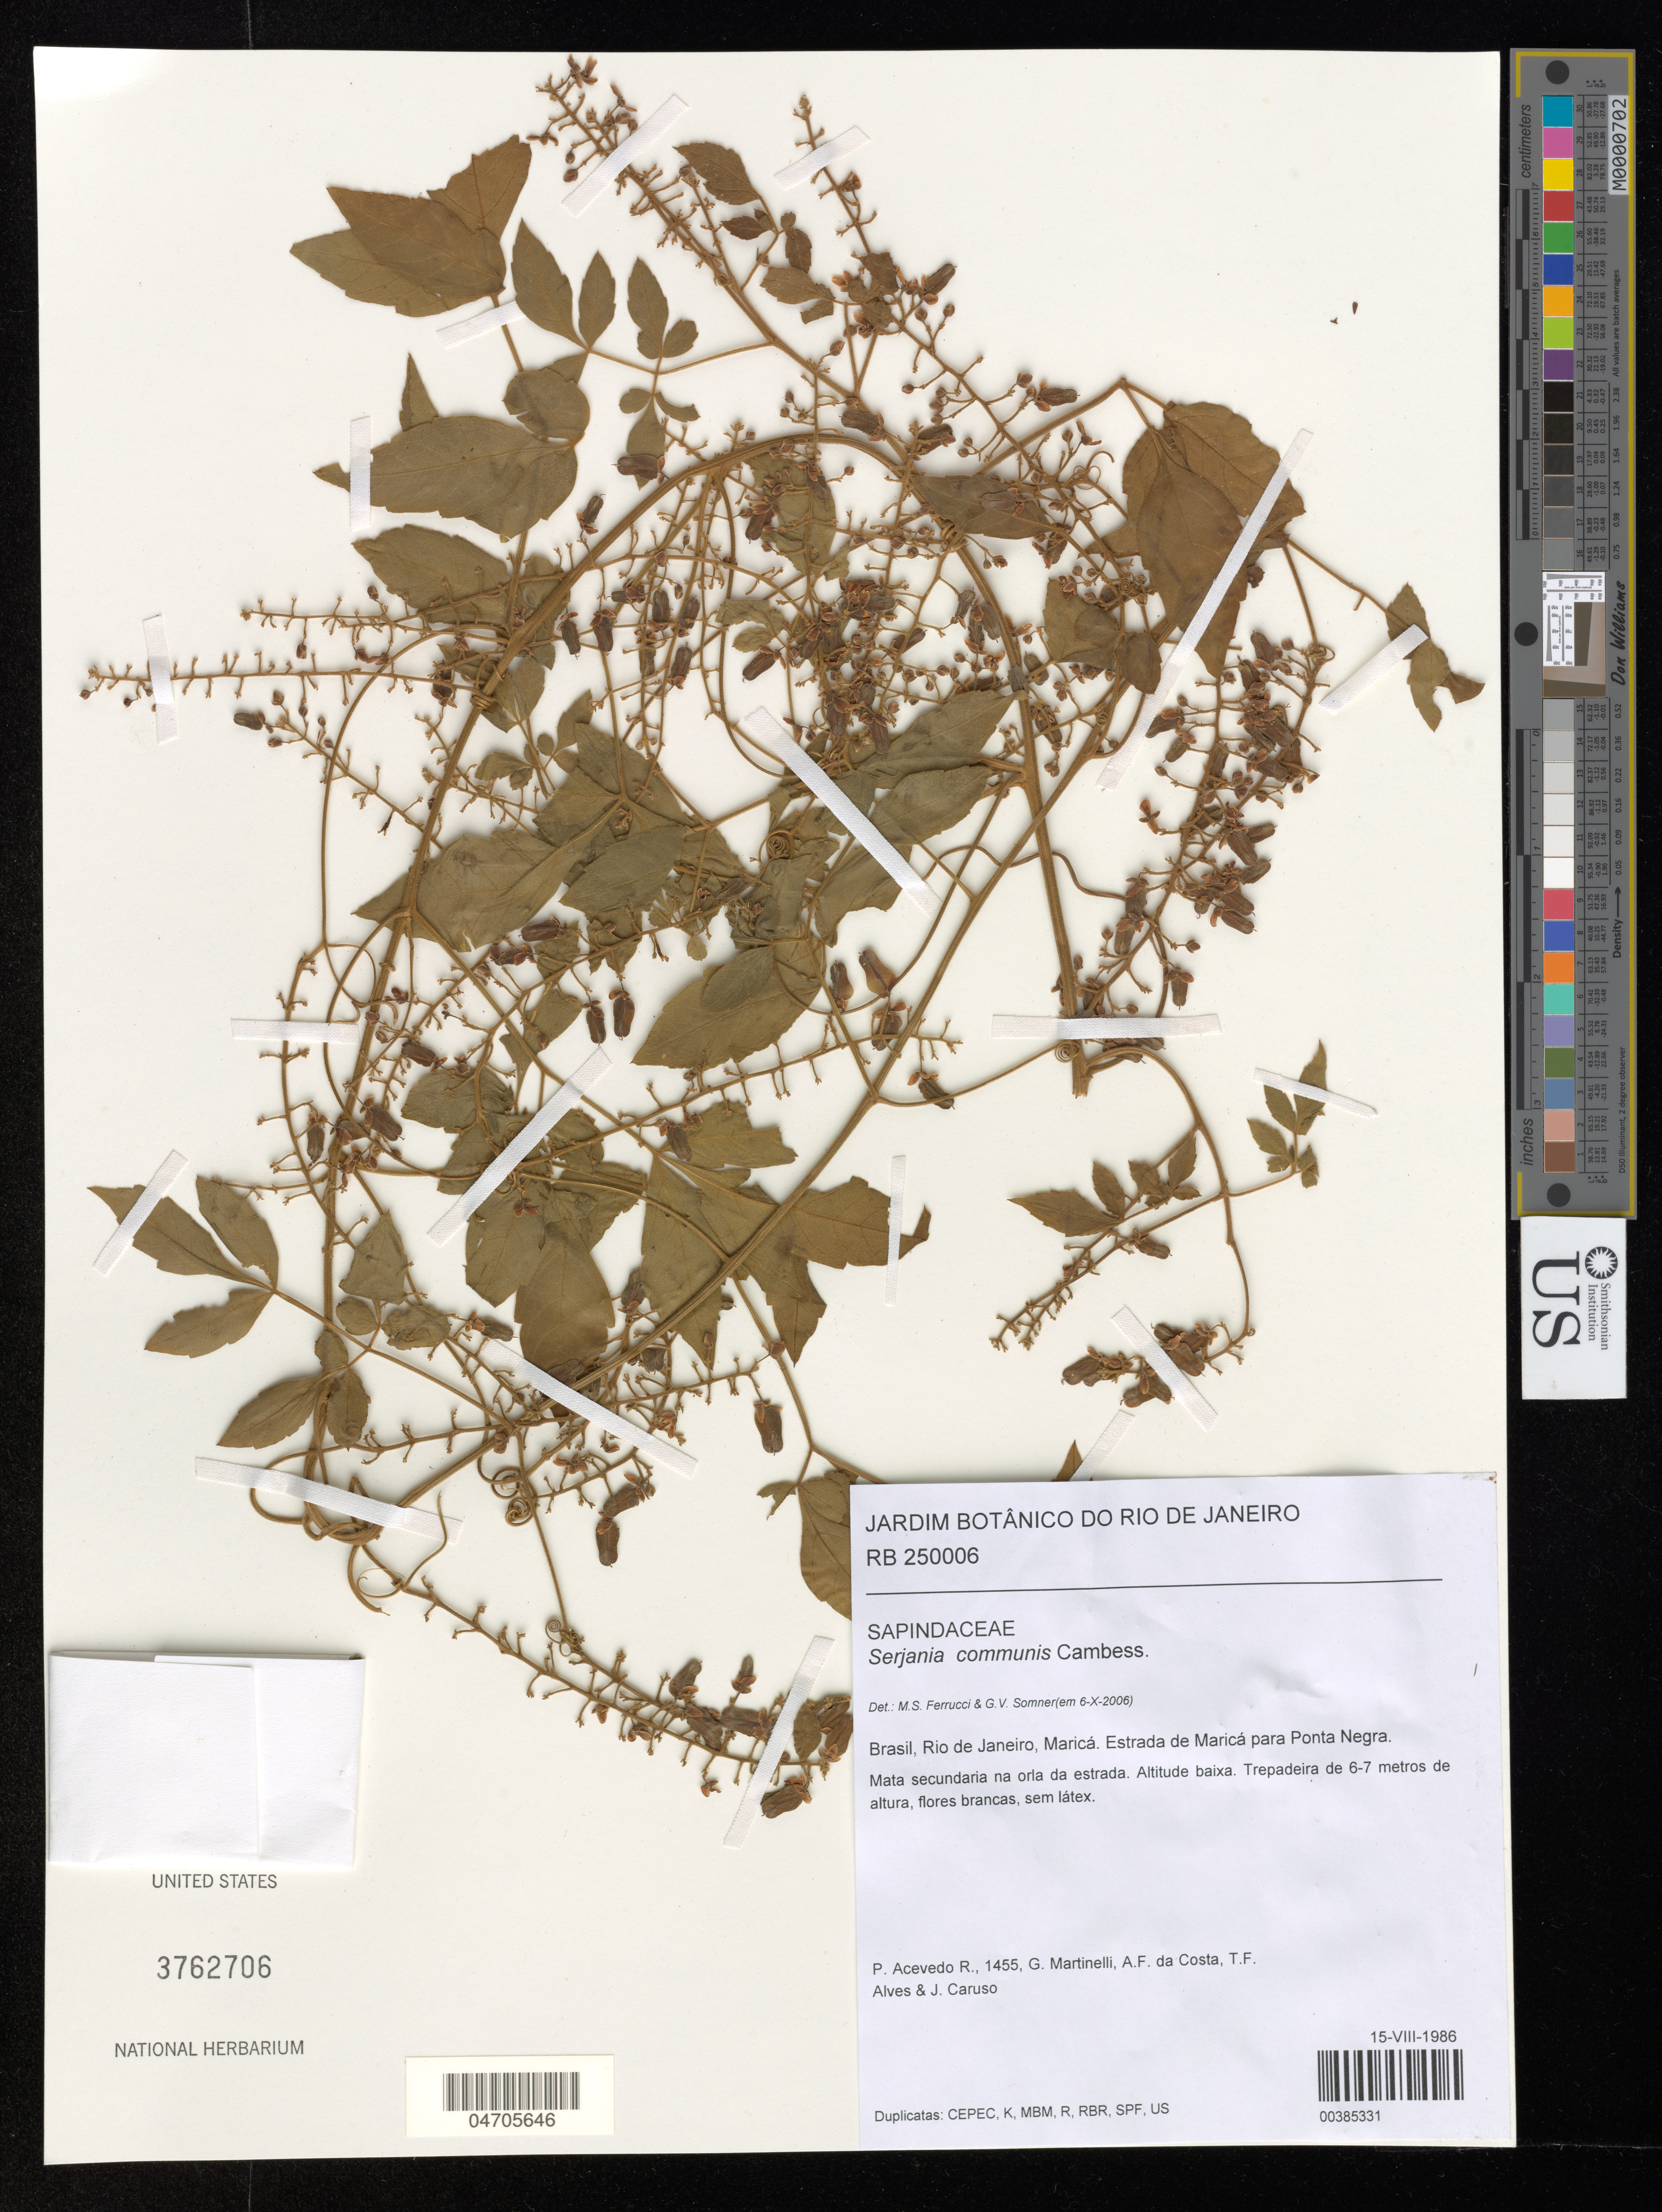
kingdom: Plantae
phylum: Tracheophyta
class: Magnoliopsida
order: Sapindales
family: Sapindaceae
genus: Serjania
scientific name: Serjania communis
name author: Cambess.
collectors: P. Acevedo R., G. Martinelli, A. Costa & T. F. Alves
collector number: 1455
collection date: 1986-08-15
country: Brazil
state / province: Rio de Janeiro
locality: Maricá. Estrada de Maricá para Ponta Negra.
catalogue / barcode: US 3762706